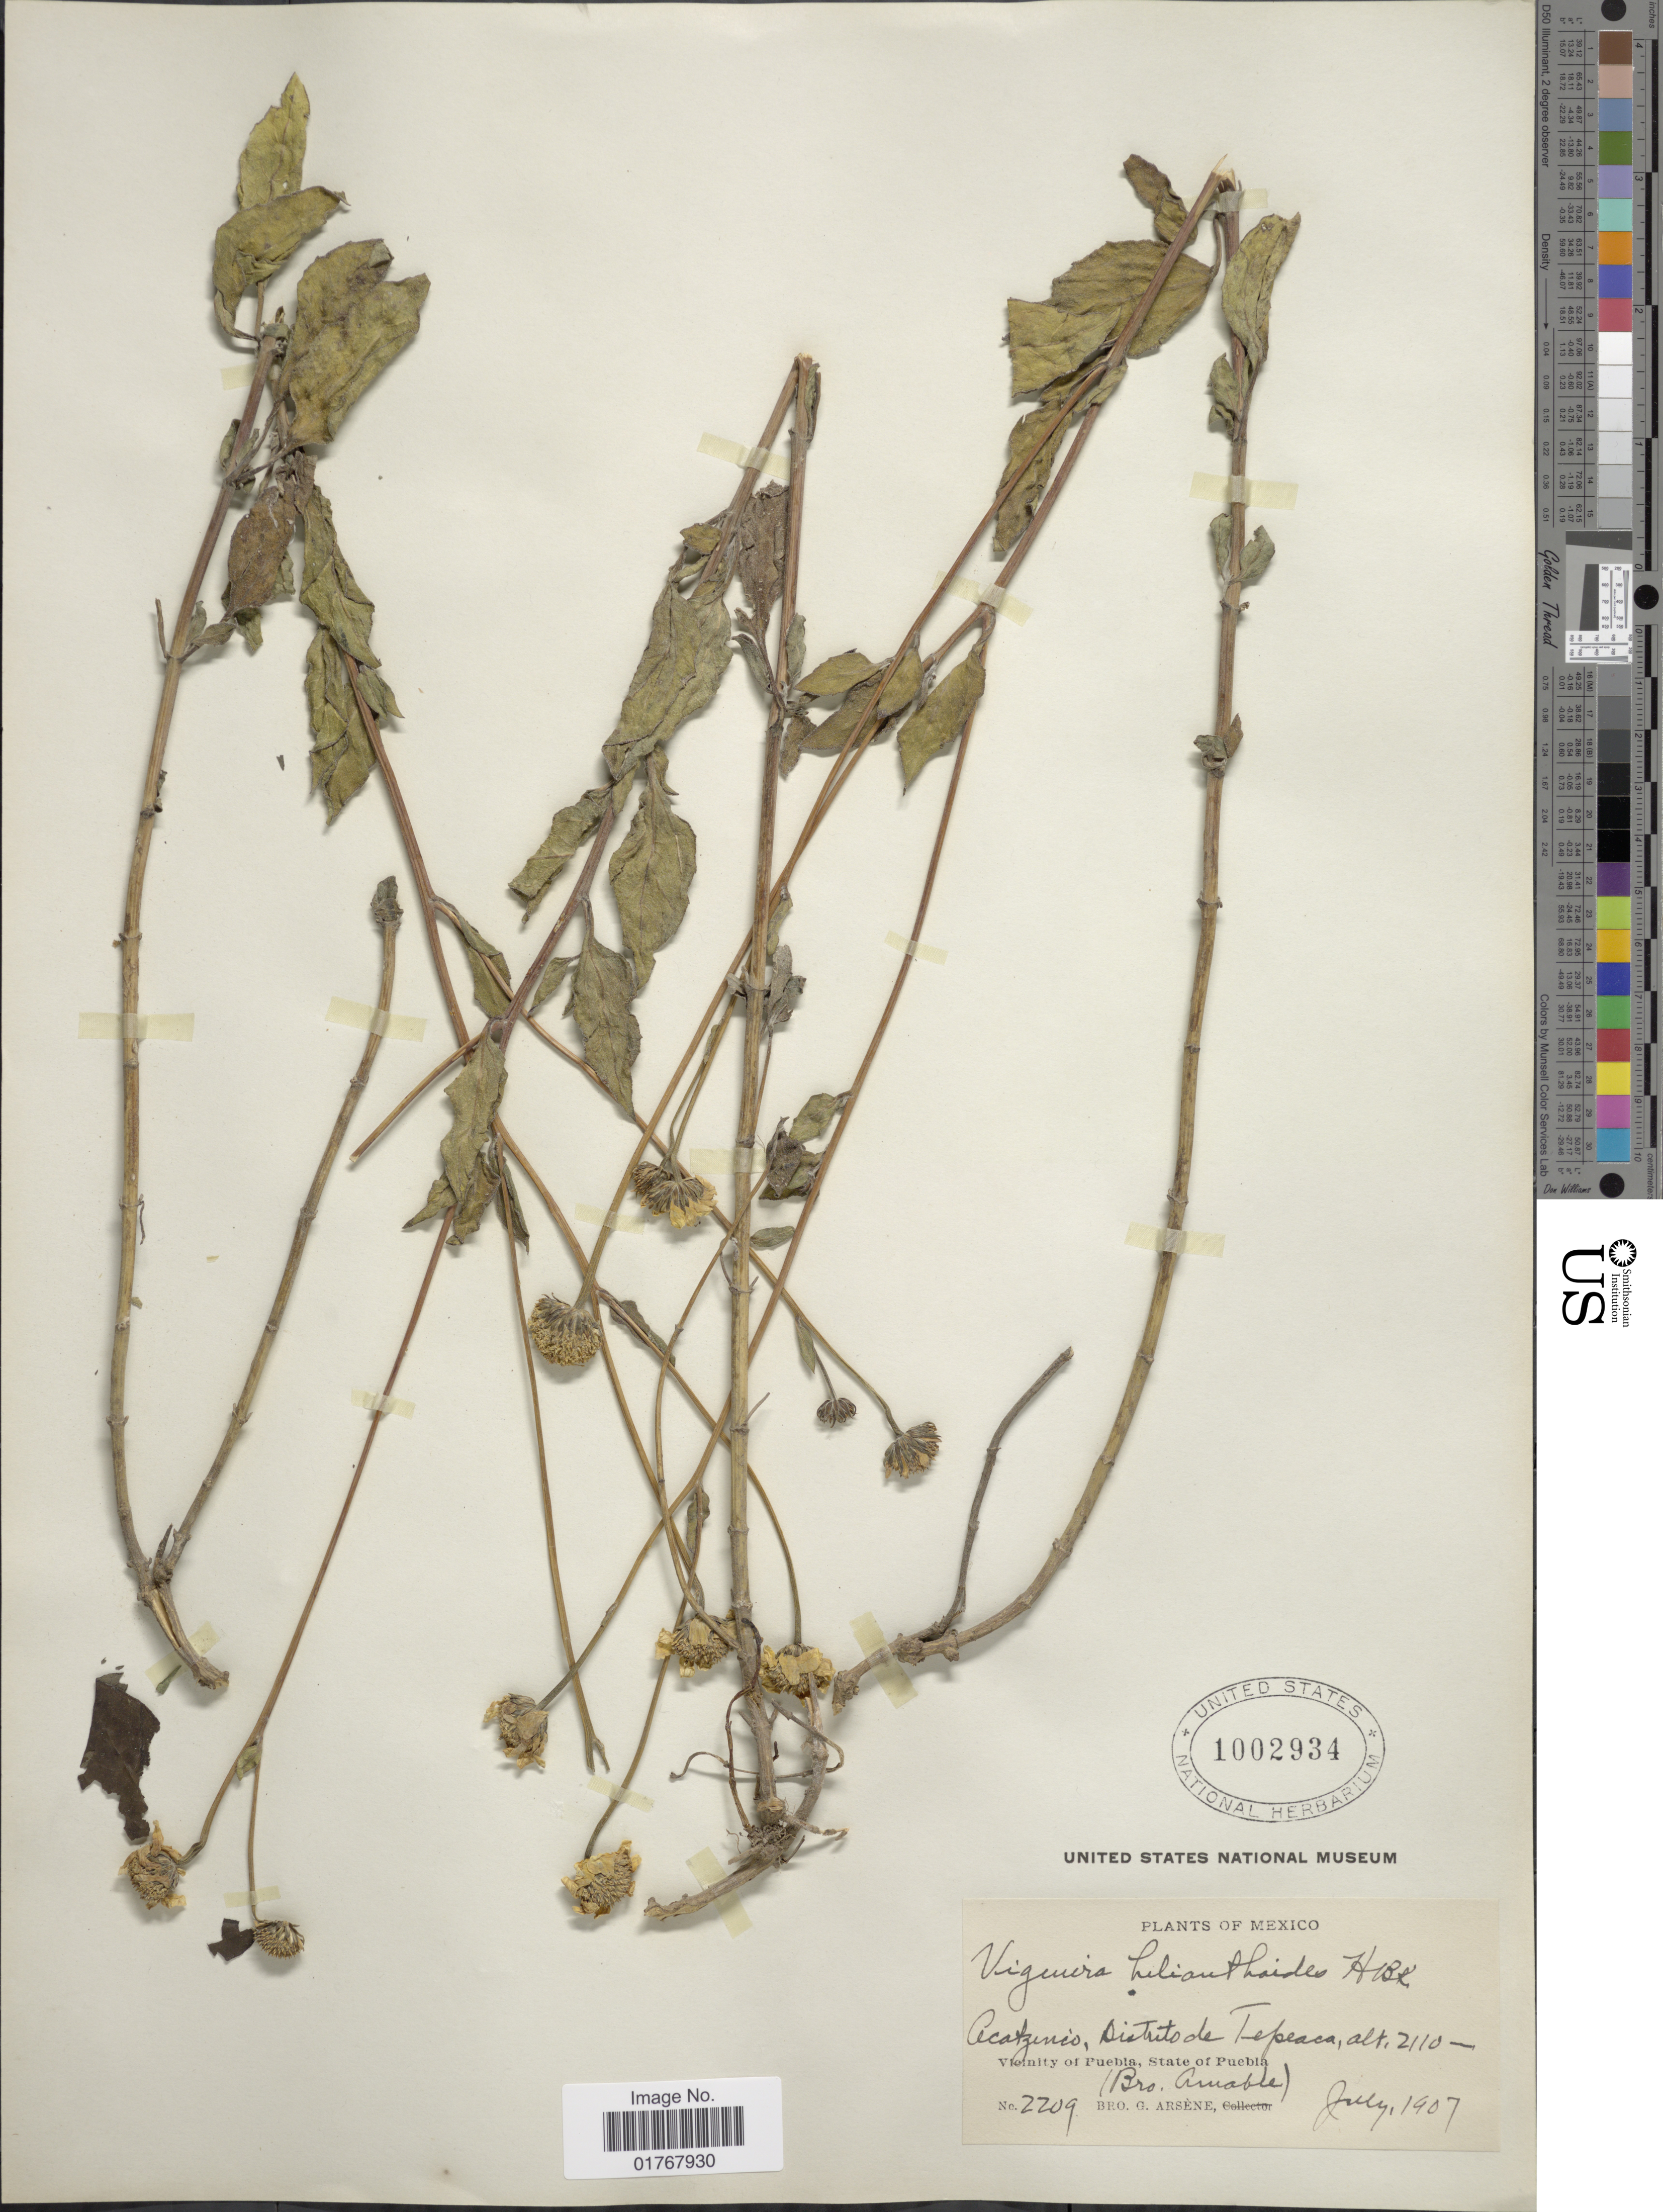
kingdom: Plantae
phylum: Tracheophyta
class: Magnoliopsida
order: Asterales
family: Asteraceae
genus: Viguiera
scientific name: Viguiera dentata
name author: (Cav.) Spreng.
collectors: B. Amable & Bro. G. Arsène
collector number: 2209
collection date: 1907-07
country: Mexico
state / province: Puebla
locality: Acatzenio, Distrito de Tepeaca, Vicinity of Puebla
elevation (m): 2110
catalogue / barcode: US 1002934